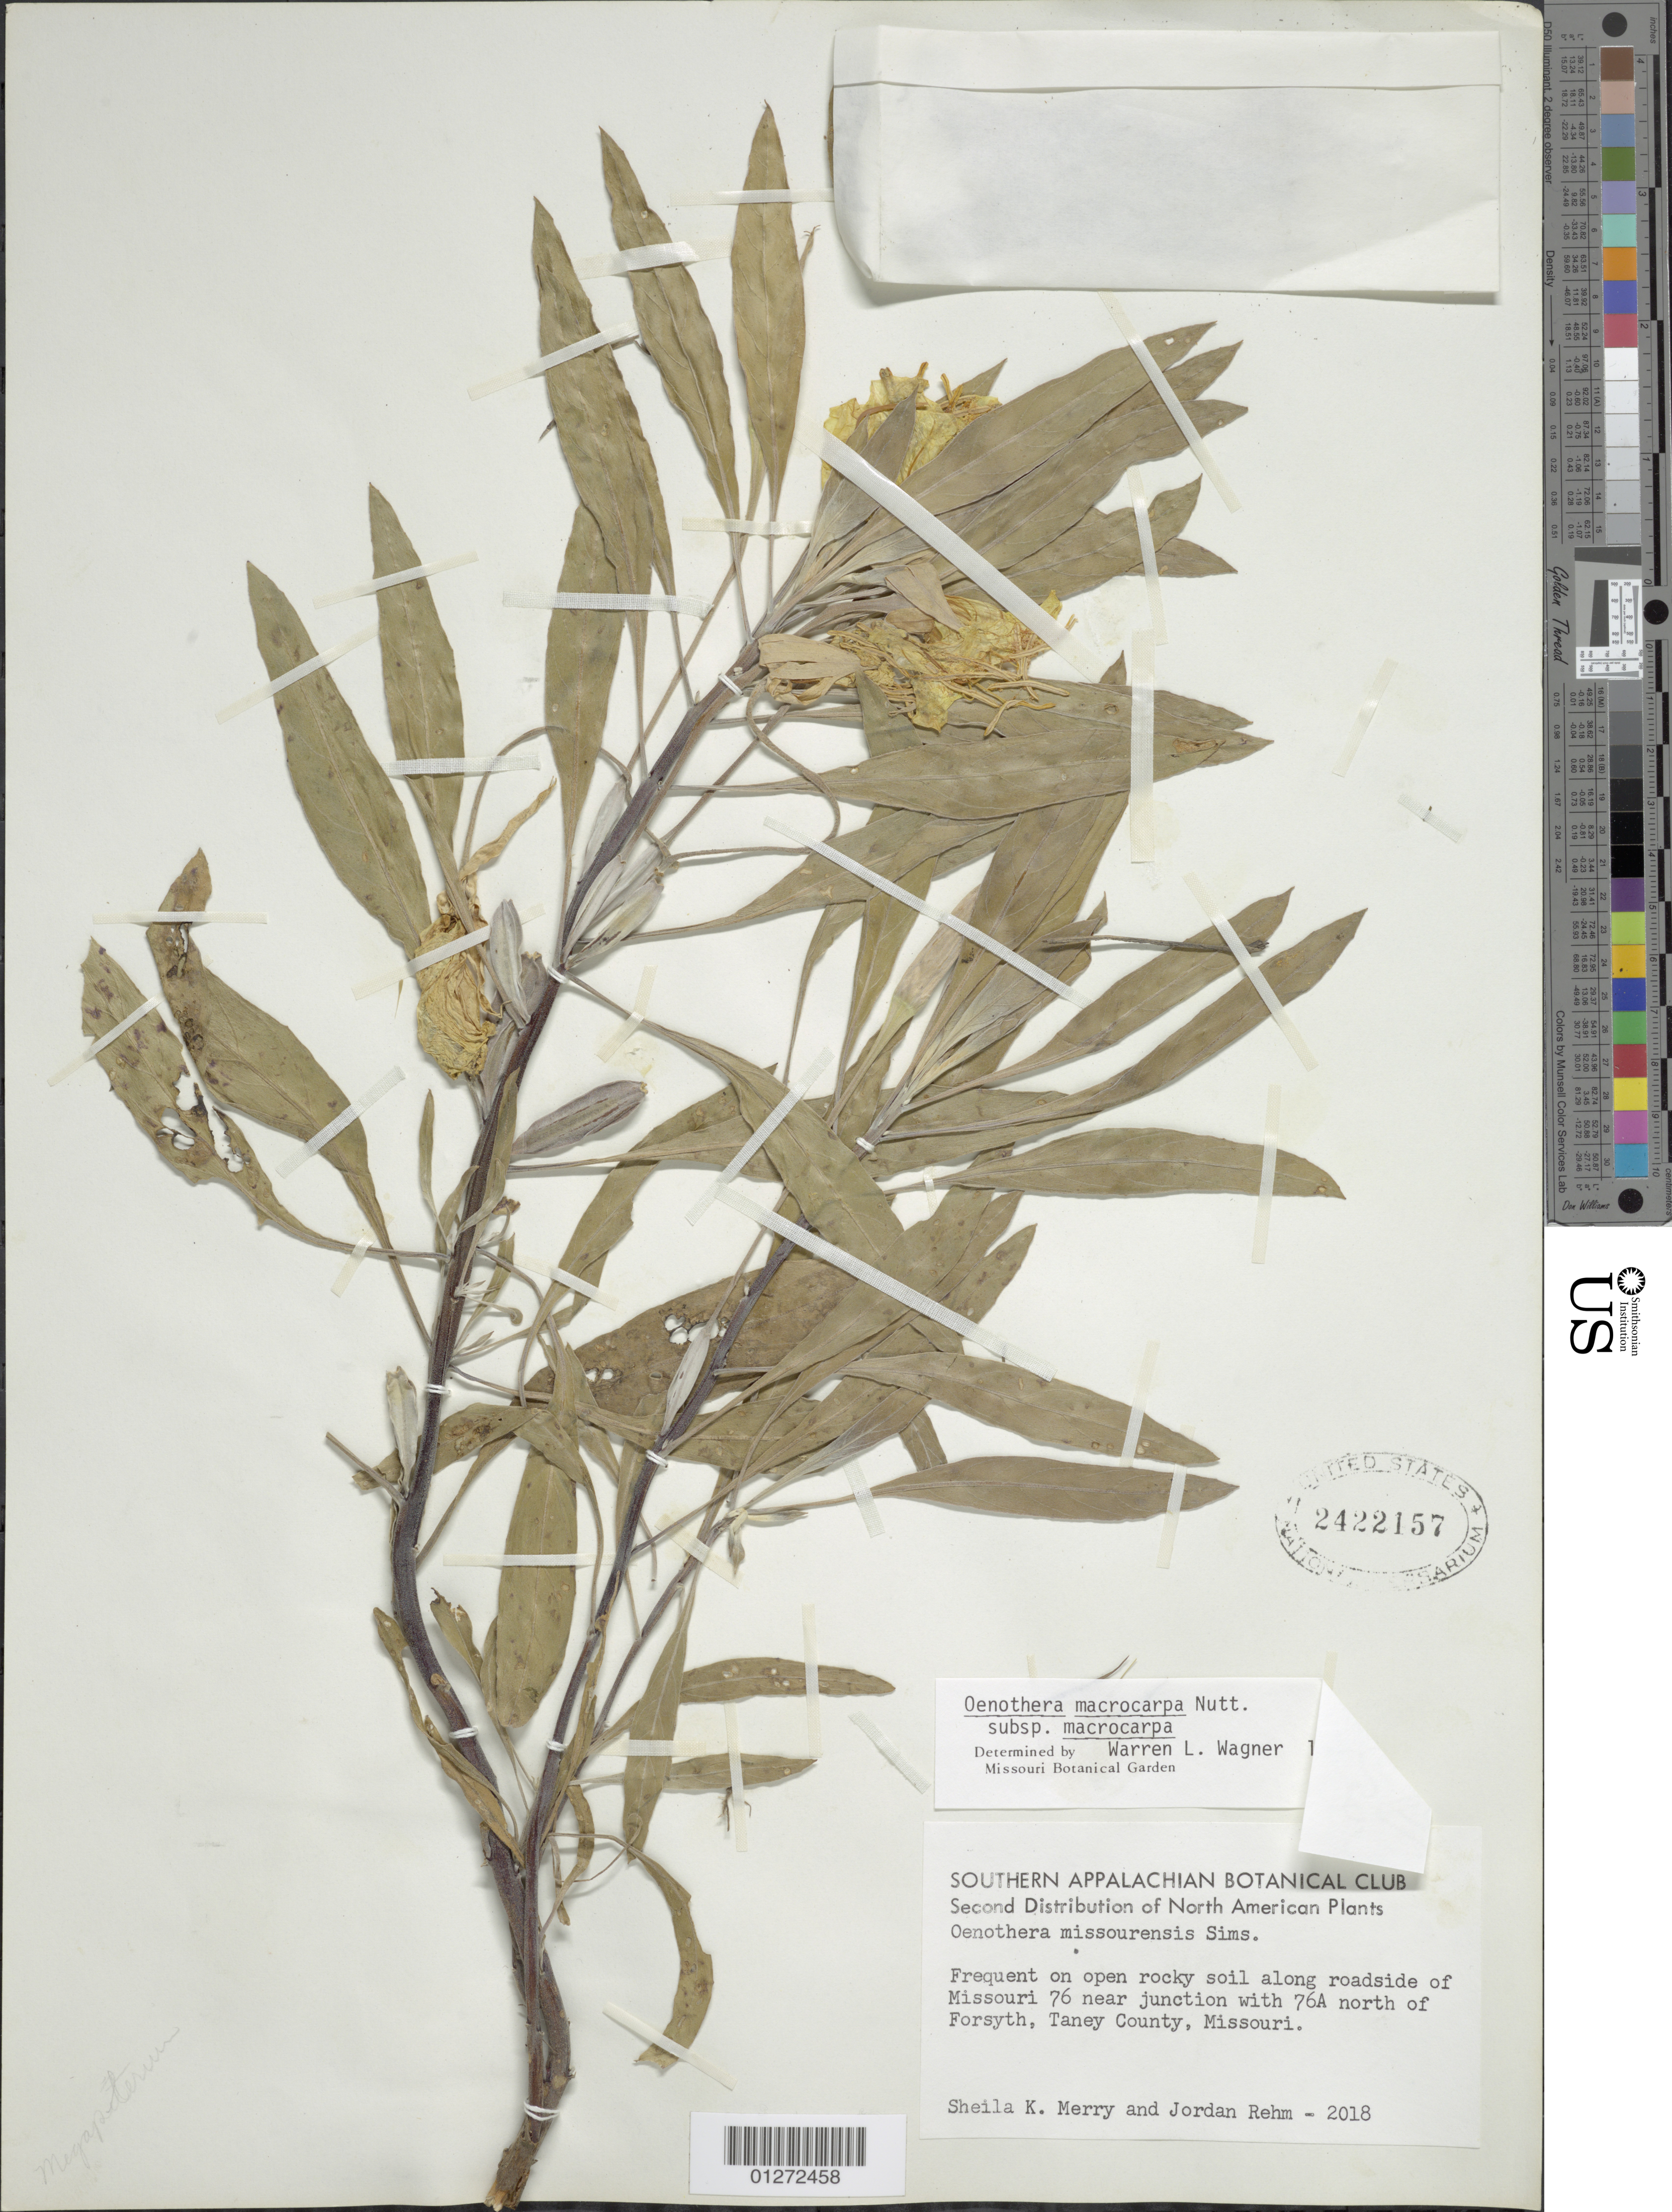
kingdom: Plantae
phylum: Tracheophyta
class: Magnoliopsida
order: Myrtales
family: Onagraceae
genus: Oenothera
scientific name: Oenothera macrocarpa subsp. macrocarpa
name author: Nutt.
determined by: Wagner, W. L., (BOT), Smithsonian Institution - National Museum of Natural History (UNITED STATES)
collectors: S. Merry & J. Rehm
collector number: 2018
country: United States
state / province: Missouri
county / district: Taney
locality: roadside of Missouri 76 near junction with 76A N of Forsyth.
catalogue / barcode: US 2422157